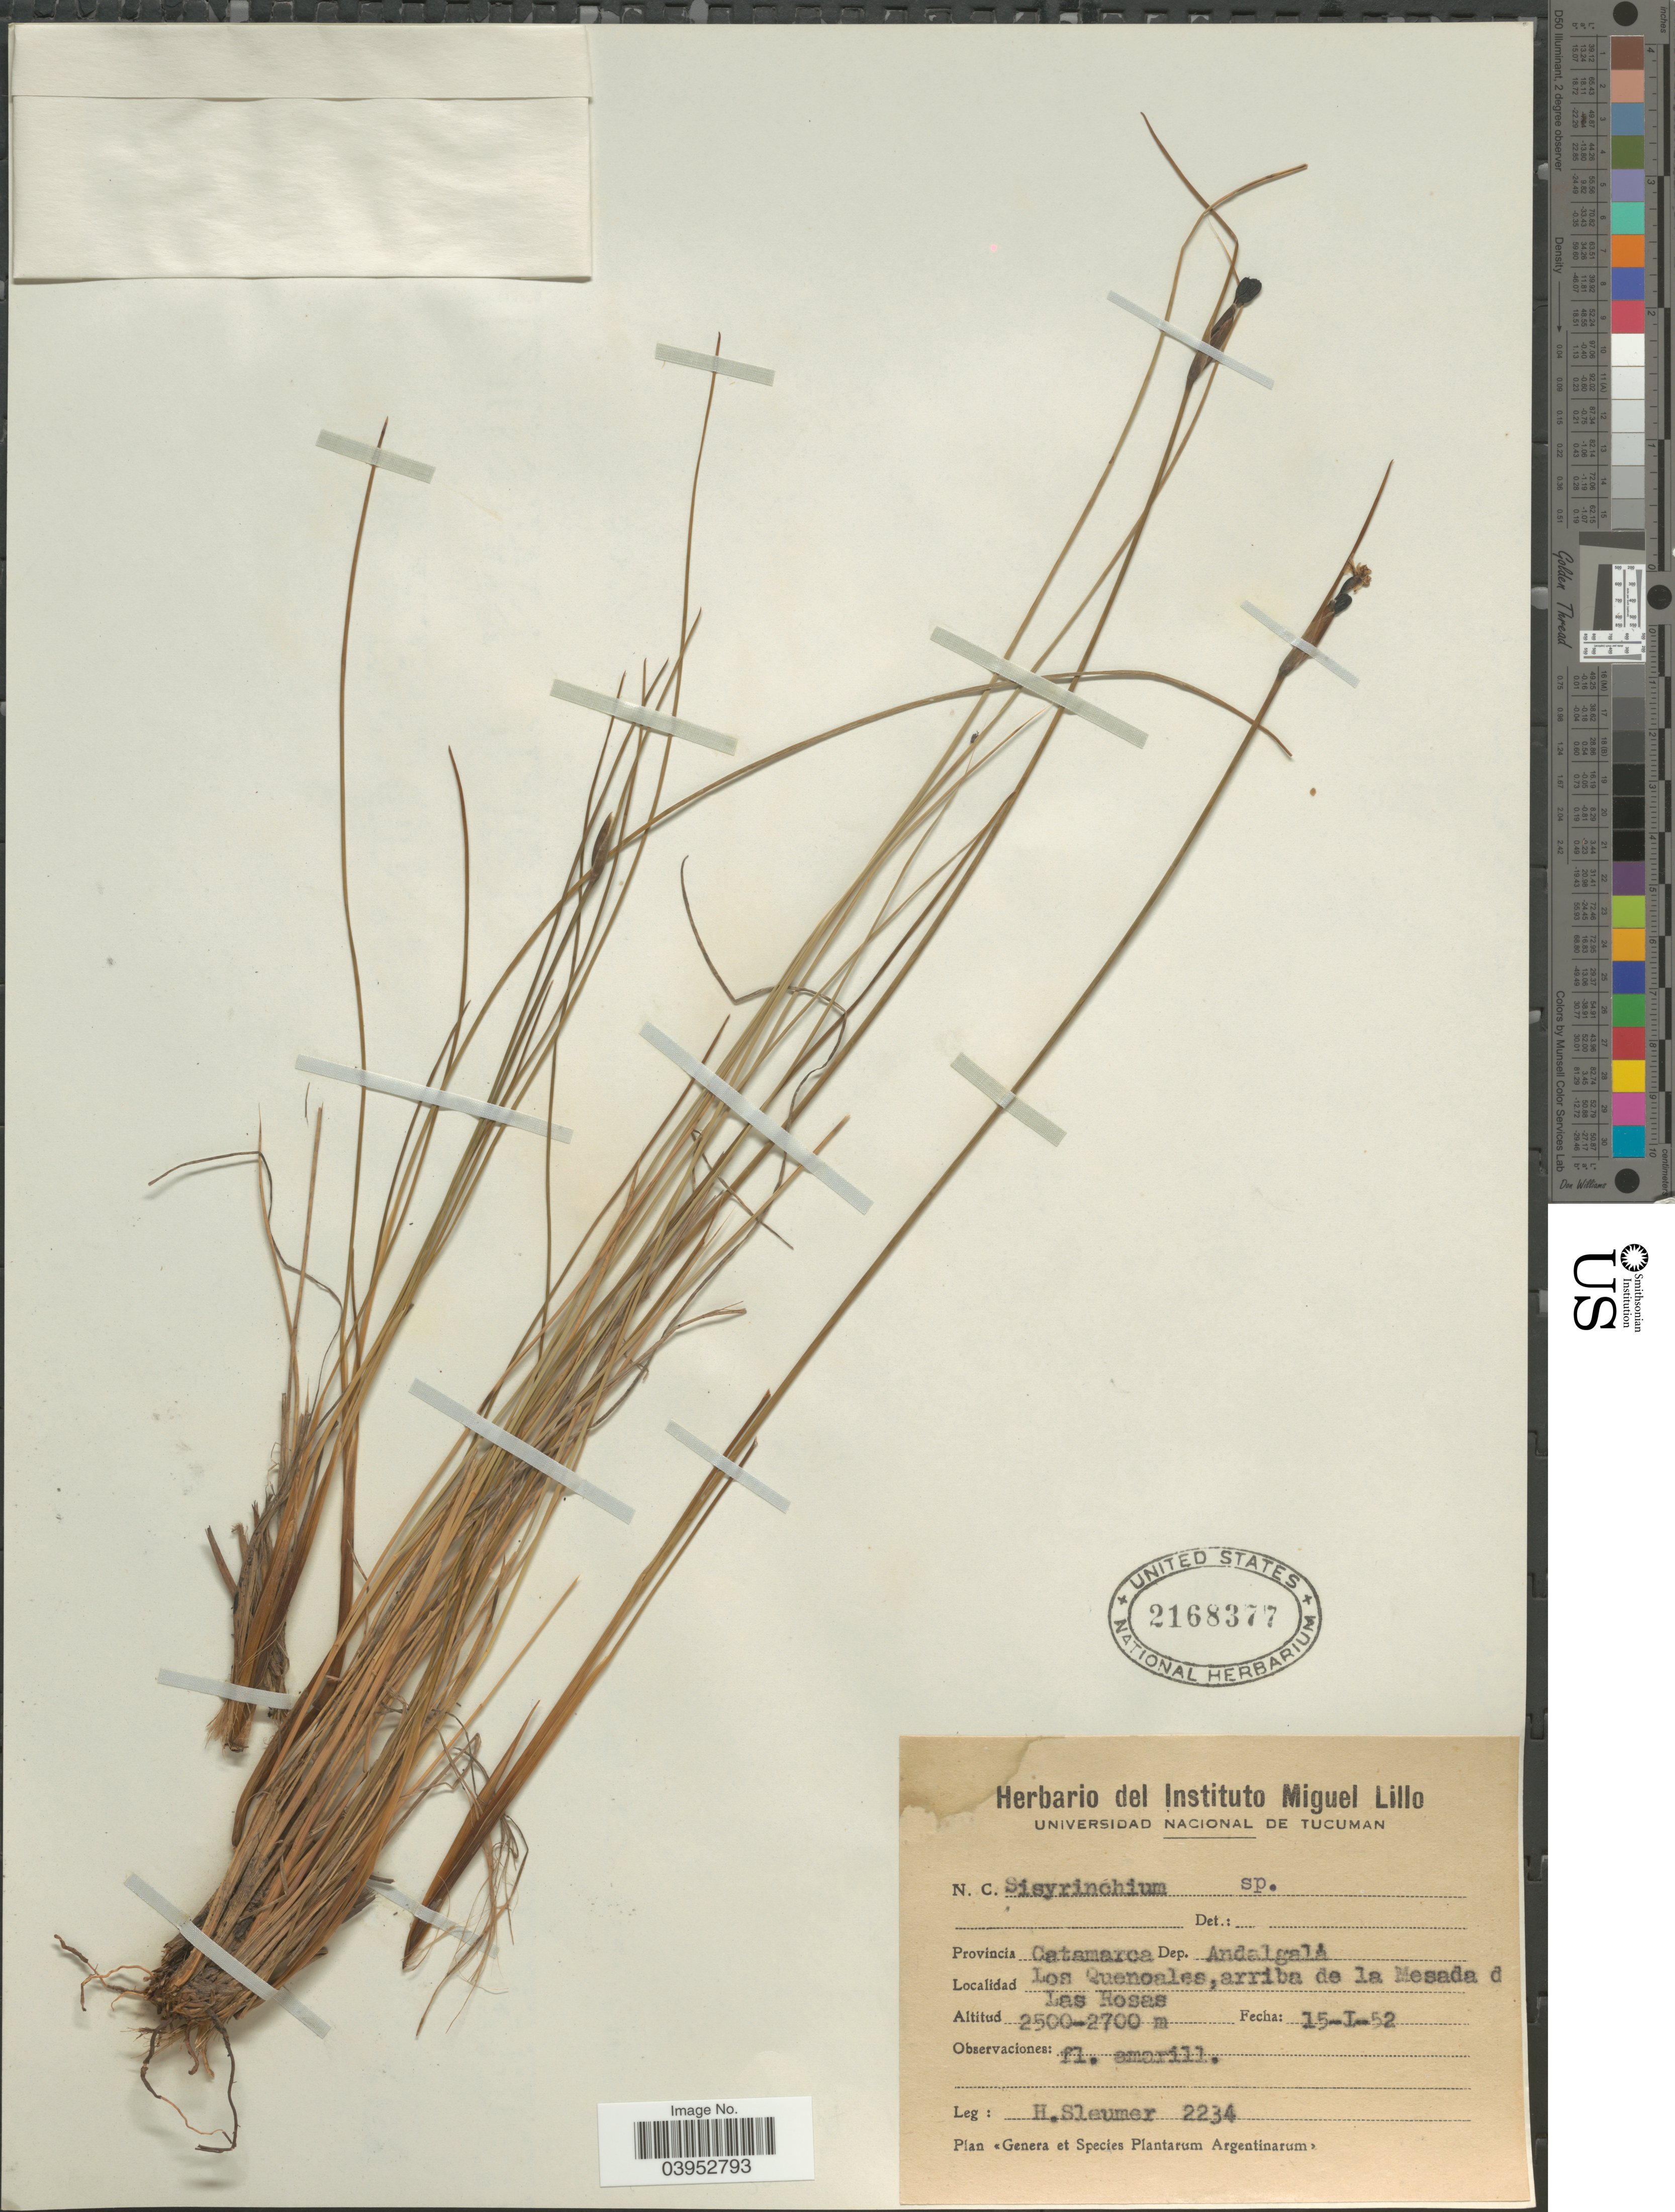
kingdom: Plantae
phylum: Tracheophyta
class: Liliopsida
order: Asparagales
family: Iridaceae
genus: Sisyrinchium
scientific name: Sisyrinchium sp.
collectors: H. O. Sleumer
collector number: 2234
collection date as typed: Transcribed d/m/y: 15/1/52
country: Argentina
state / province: Catamarca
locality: Dep. Andalgalá. Los Quenoales, arriba de la Mesada deLas Rosas.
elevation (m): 2500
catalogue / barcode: US 2168377